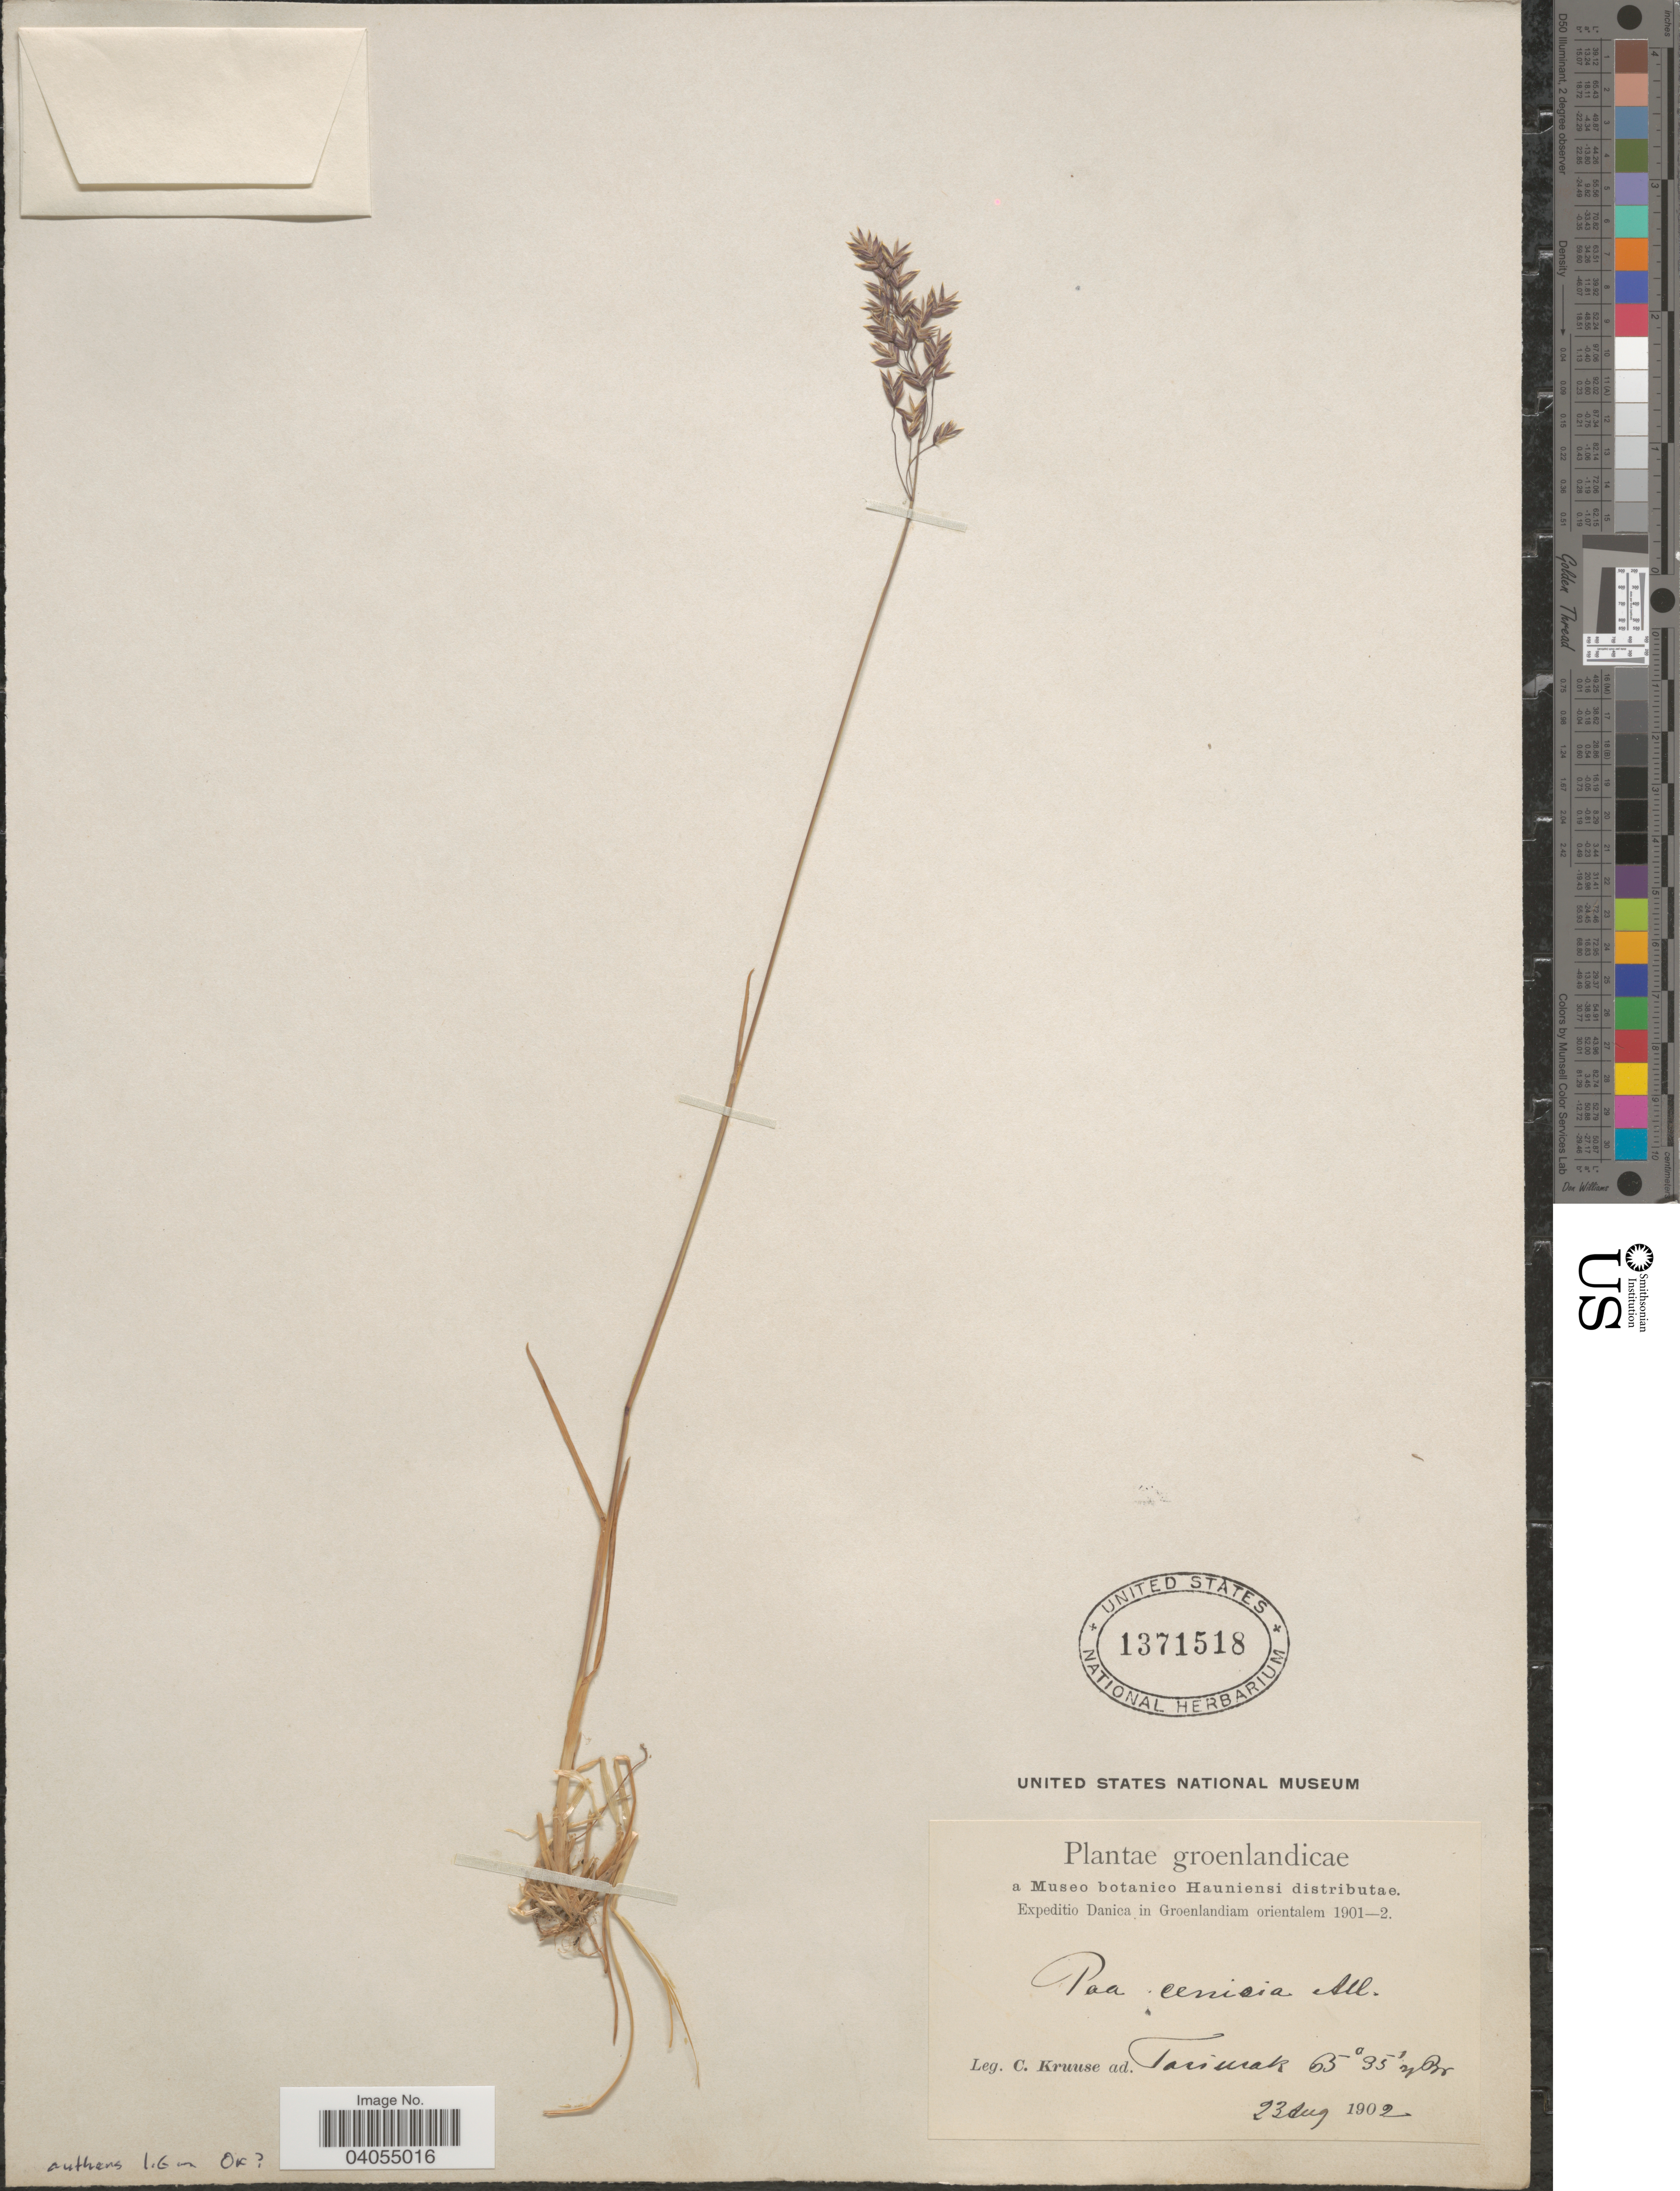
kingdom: Plantae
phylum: Tracheophyta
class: Liliopsida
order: Poales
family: Poaceae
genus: Poa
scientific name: Poa arctica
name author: R. Br.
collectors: C. Kruuse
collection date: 1902-08-23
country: Greenland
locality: Groenlandicae. In Groenlandiam orientalem. Tasiusak.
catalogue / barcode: US 1371518